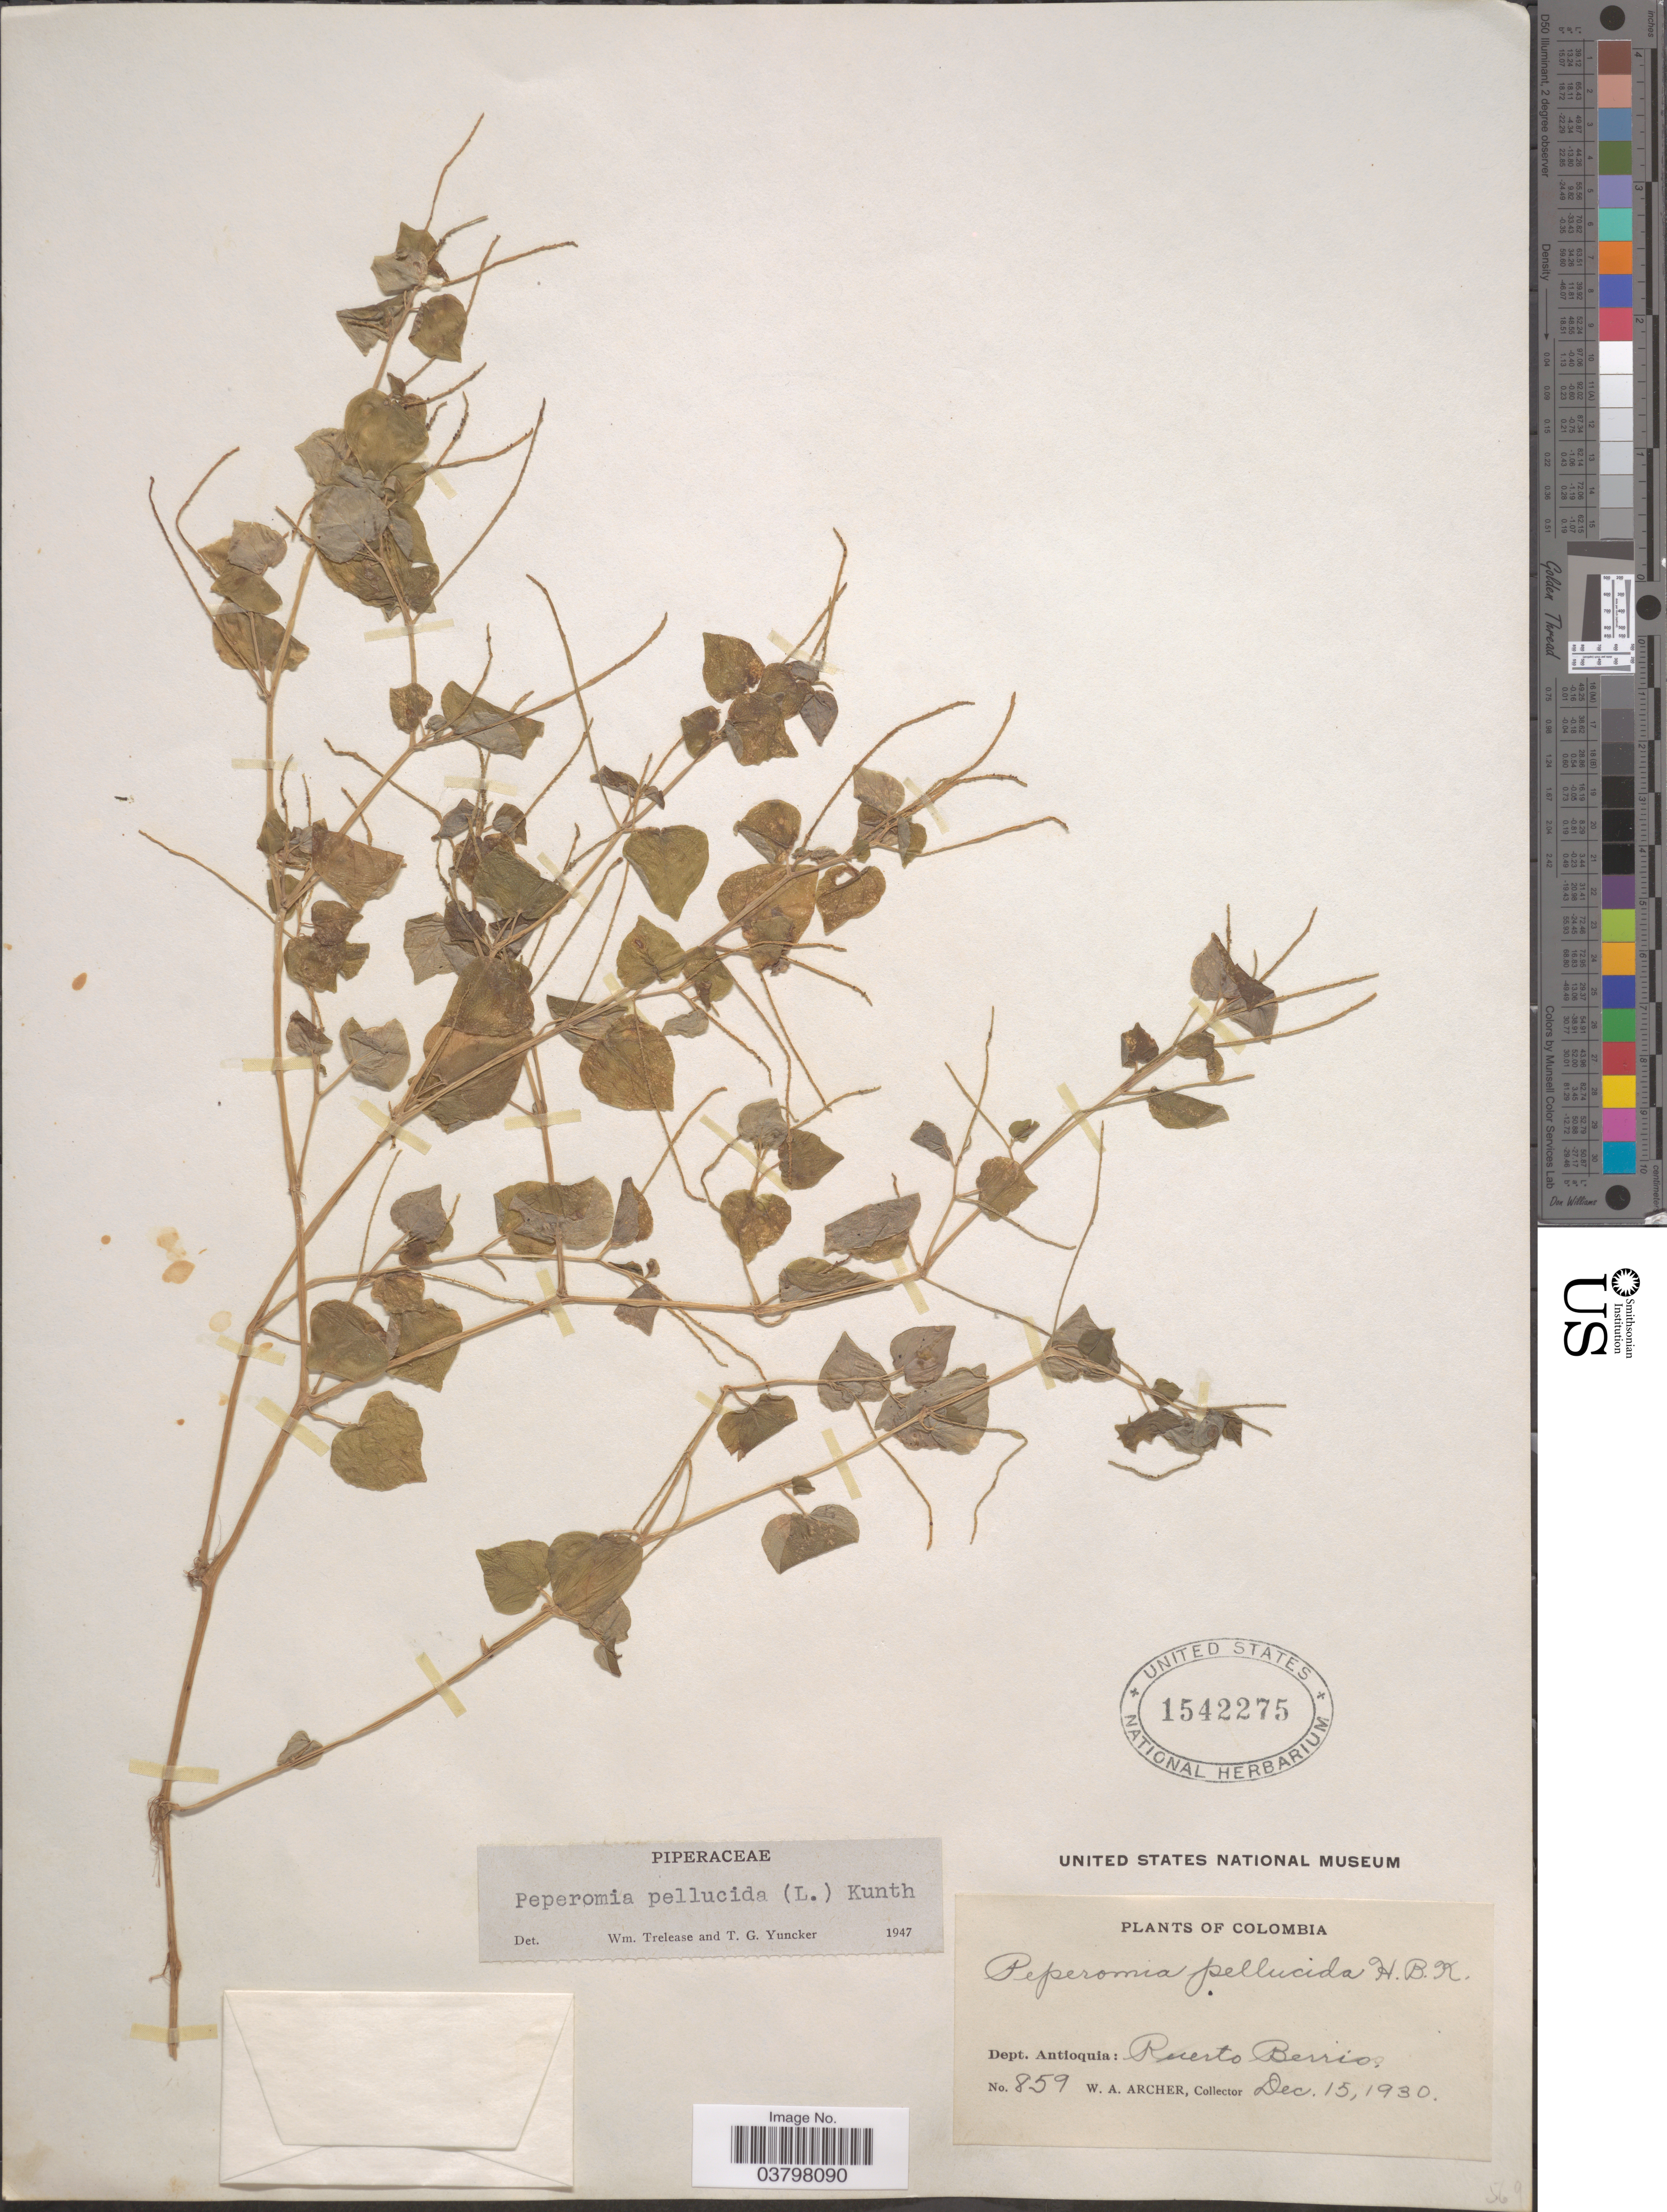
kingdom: Plantae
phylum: Tracheophyta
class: Magnoliopsida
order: Piperales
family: Piperaceae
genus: Peperomia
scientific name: Peperomia pellucida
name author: (L.) Kunth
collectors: W. Archer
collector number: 859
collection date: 1930-12-15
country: Colombia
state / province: Antioquia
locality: Dept. Antioquia: Puerto Berrio.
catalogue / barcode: US 1542275